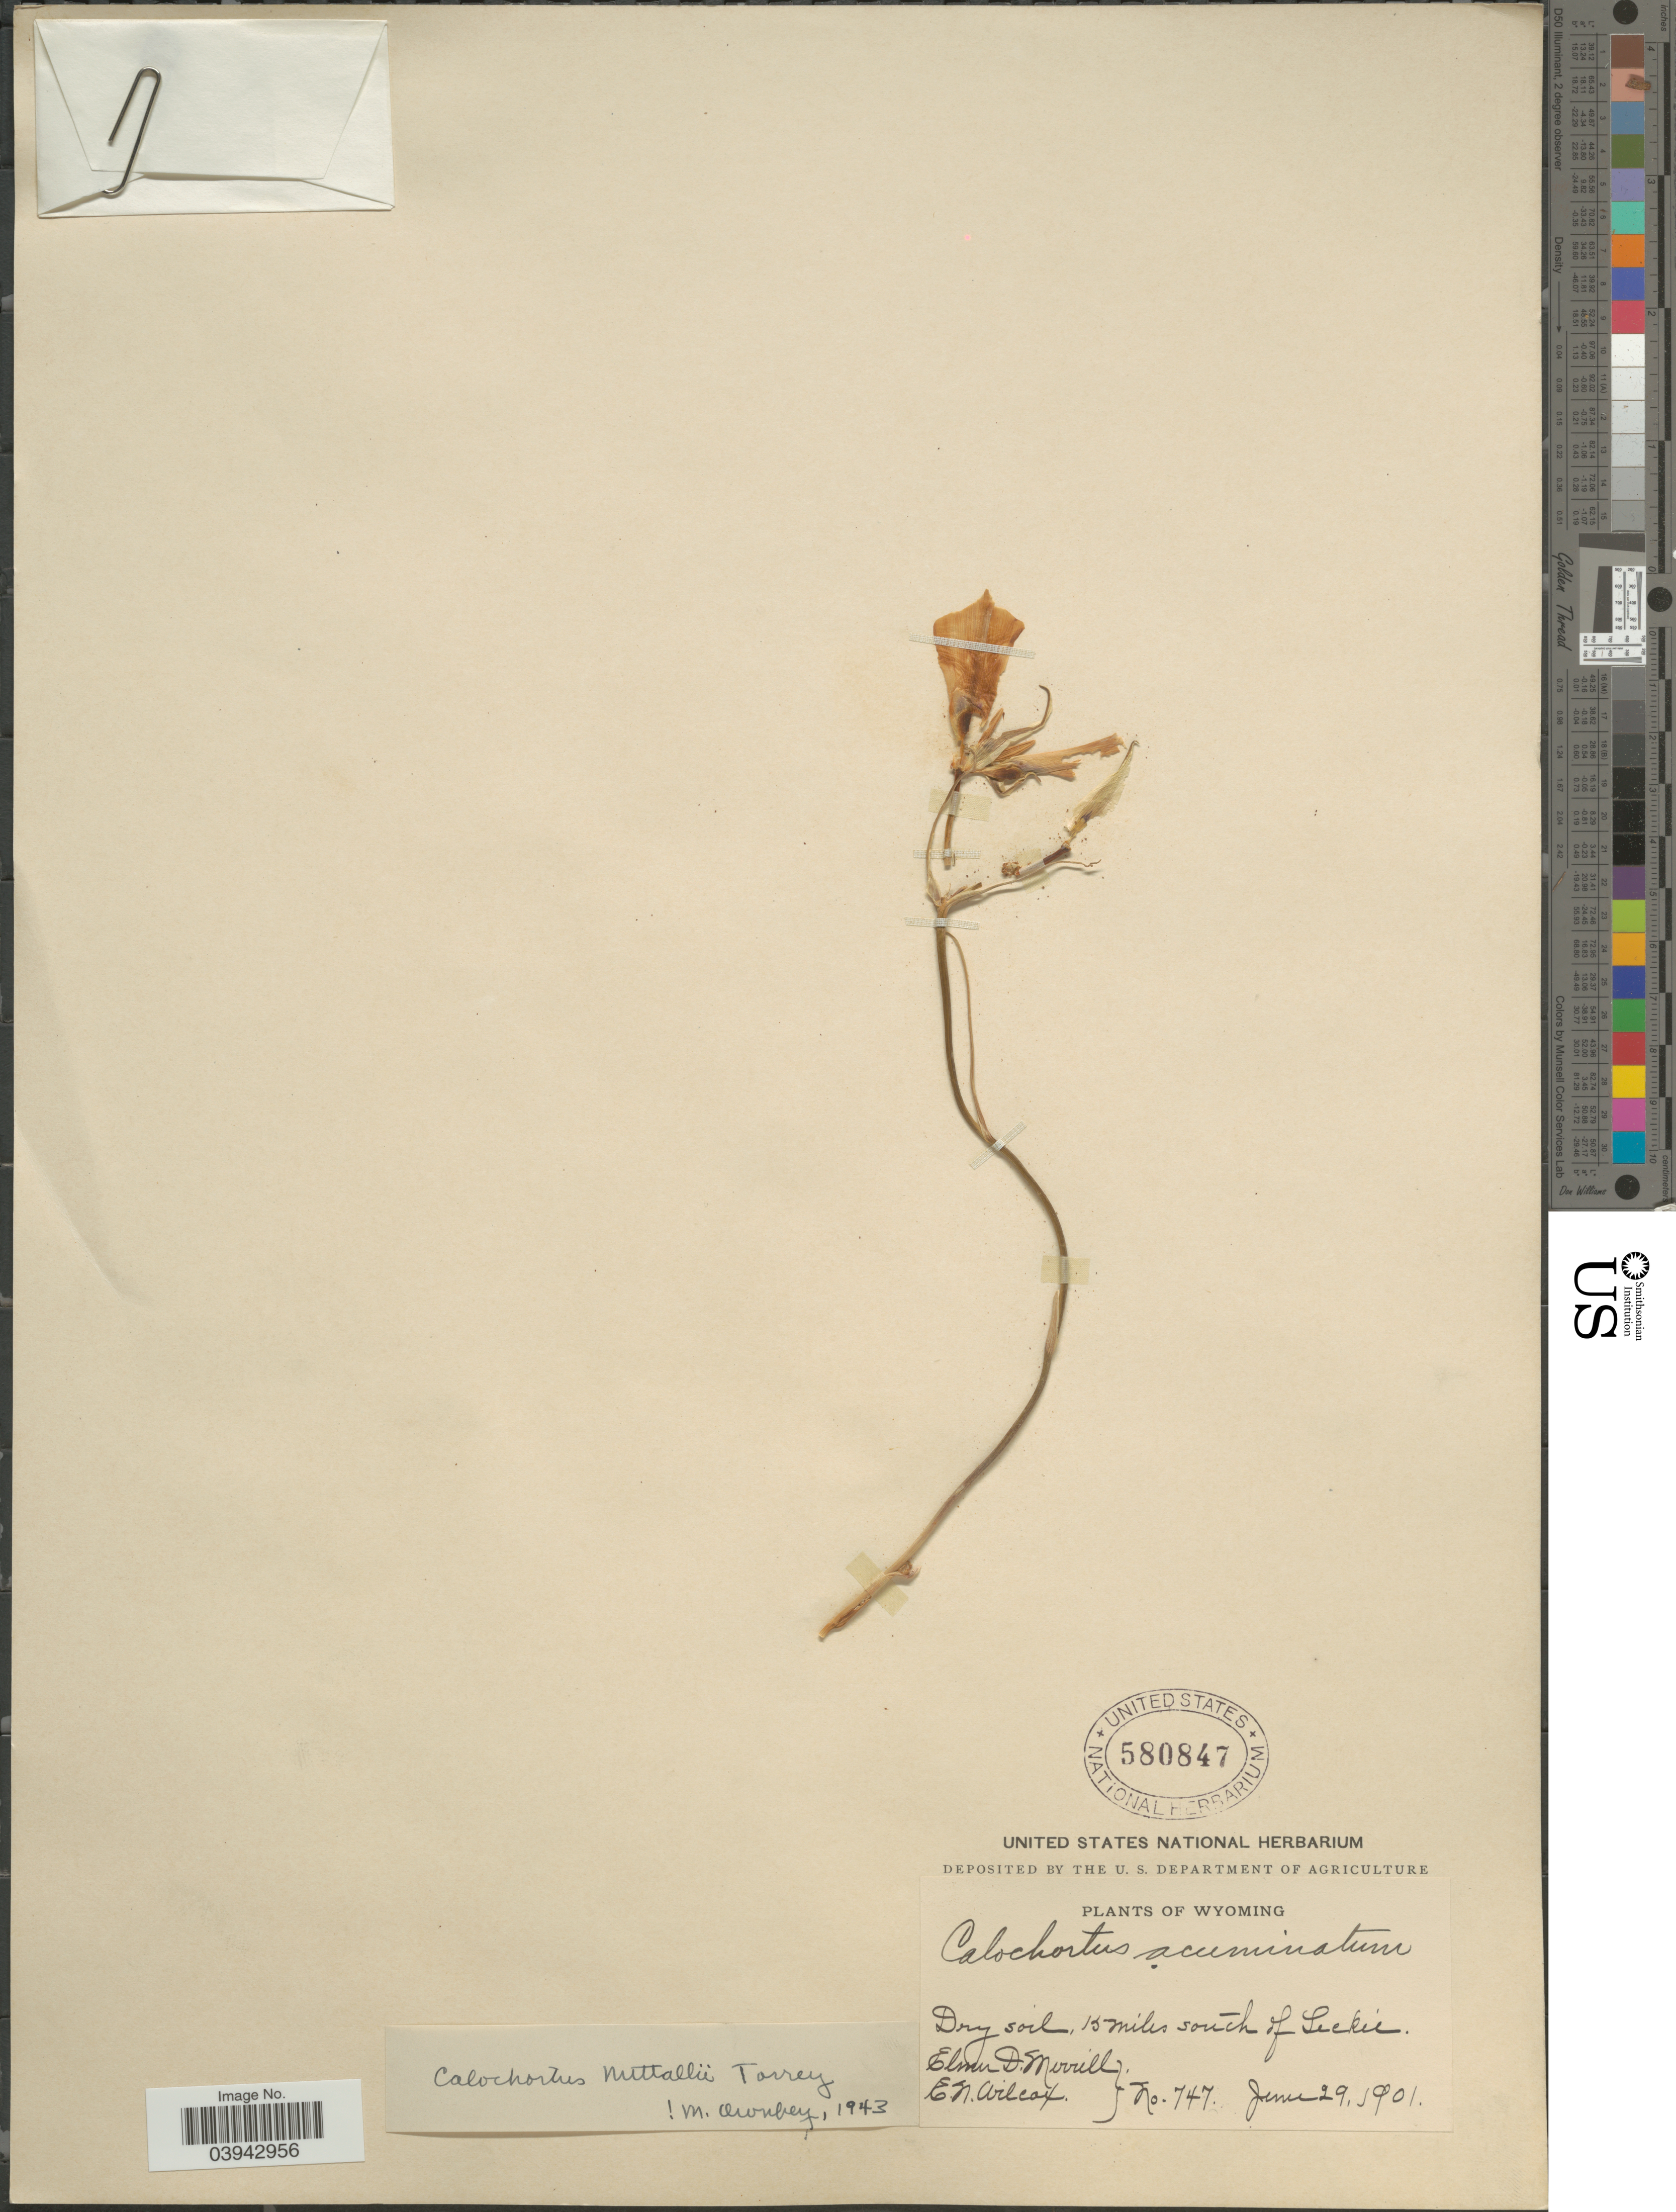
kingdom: Plantae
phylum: Tracheophyta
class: Liliopsida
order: Liliales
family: Liliaceae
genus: Calochortus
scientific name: Calochortus nuttallii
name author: Torr.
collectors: E. D. Merrill & E. Wilcox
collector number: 747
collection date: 1901-06-29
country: United States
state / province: Wyoming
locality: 15 miles south of Leckie.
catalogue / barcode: US 580847